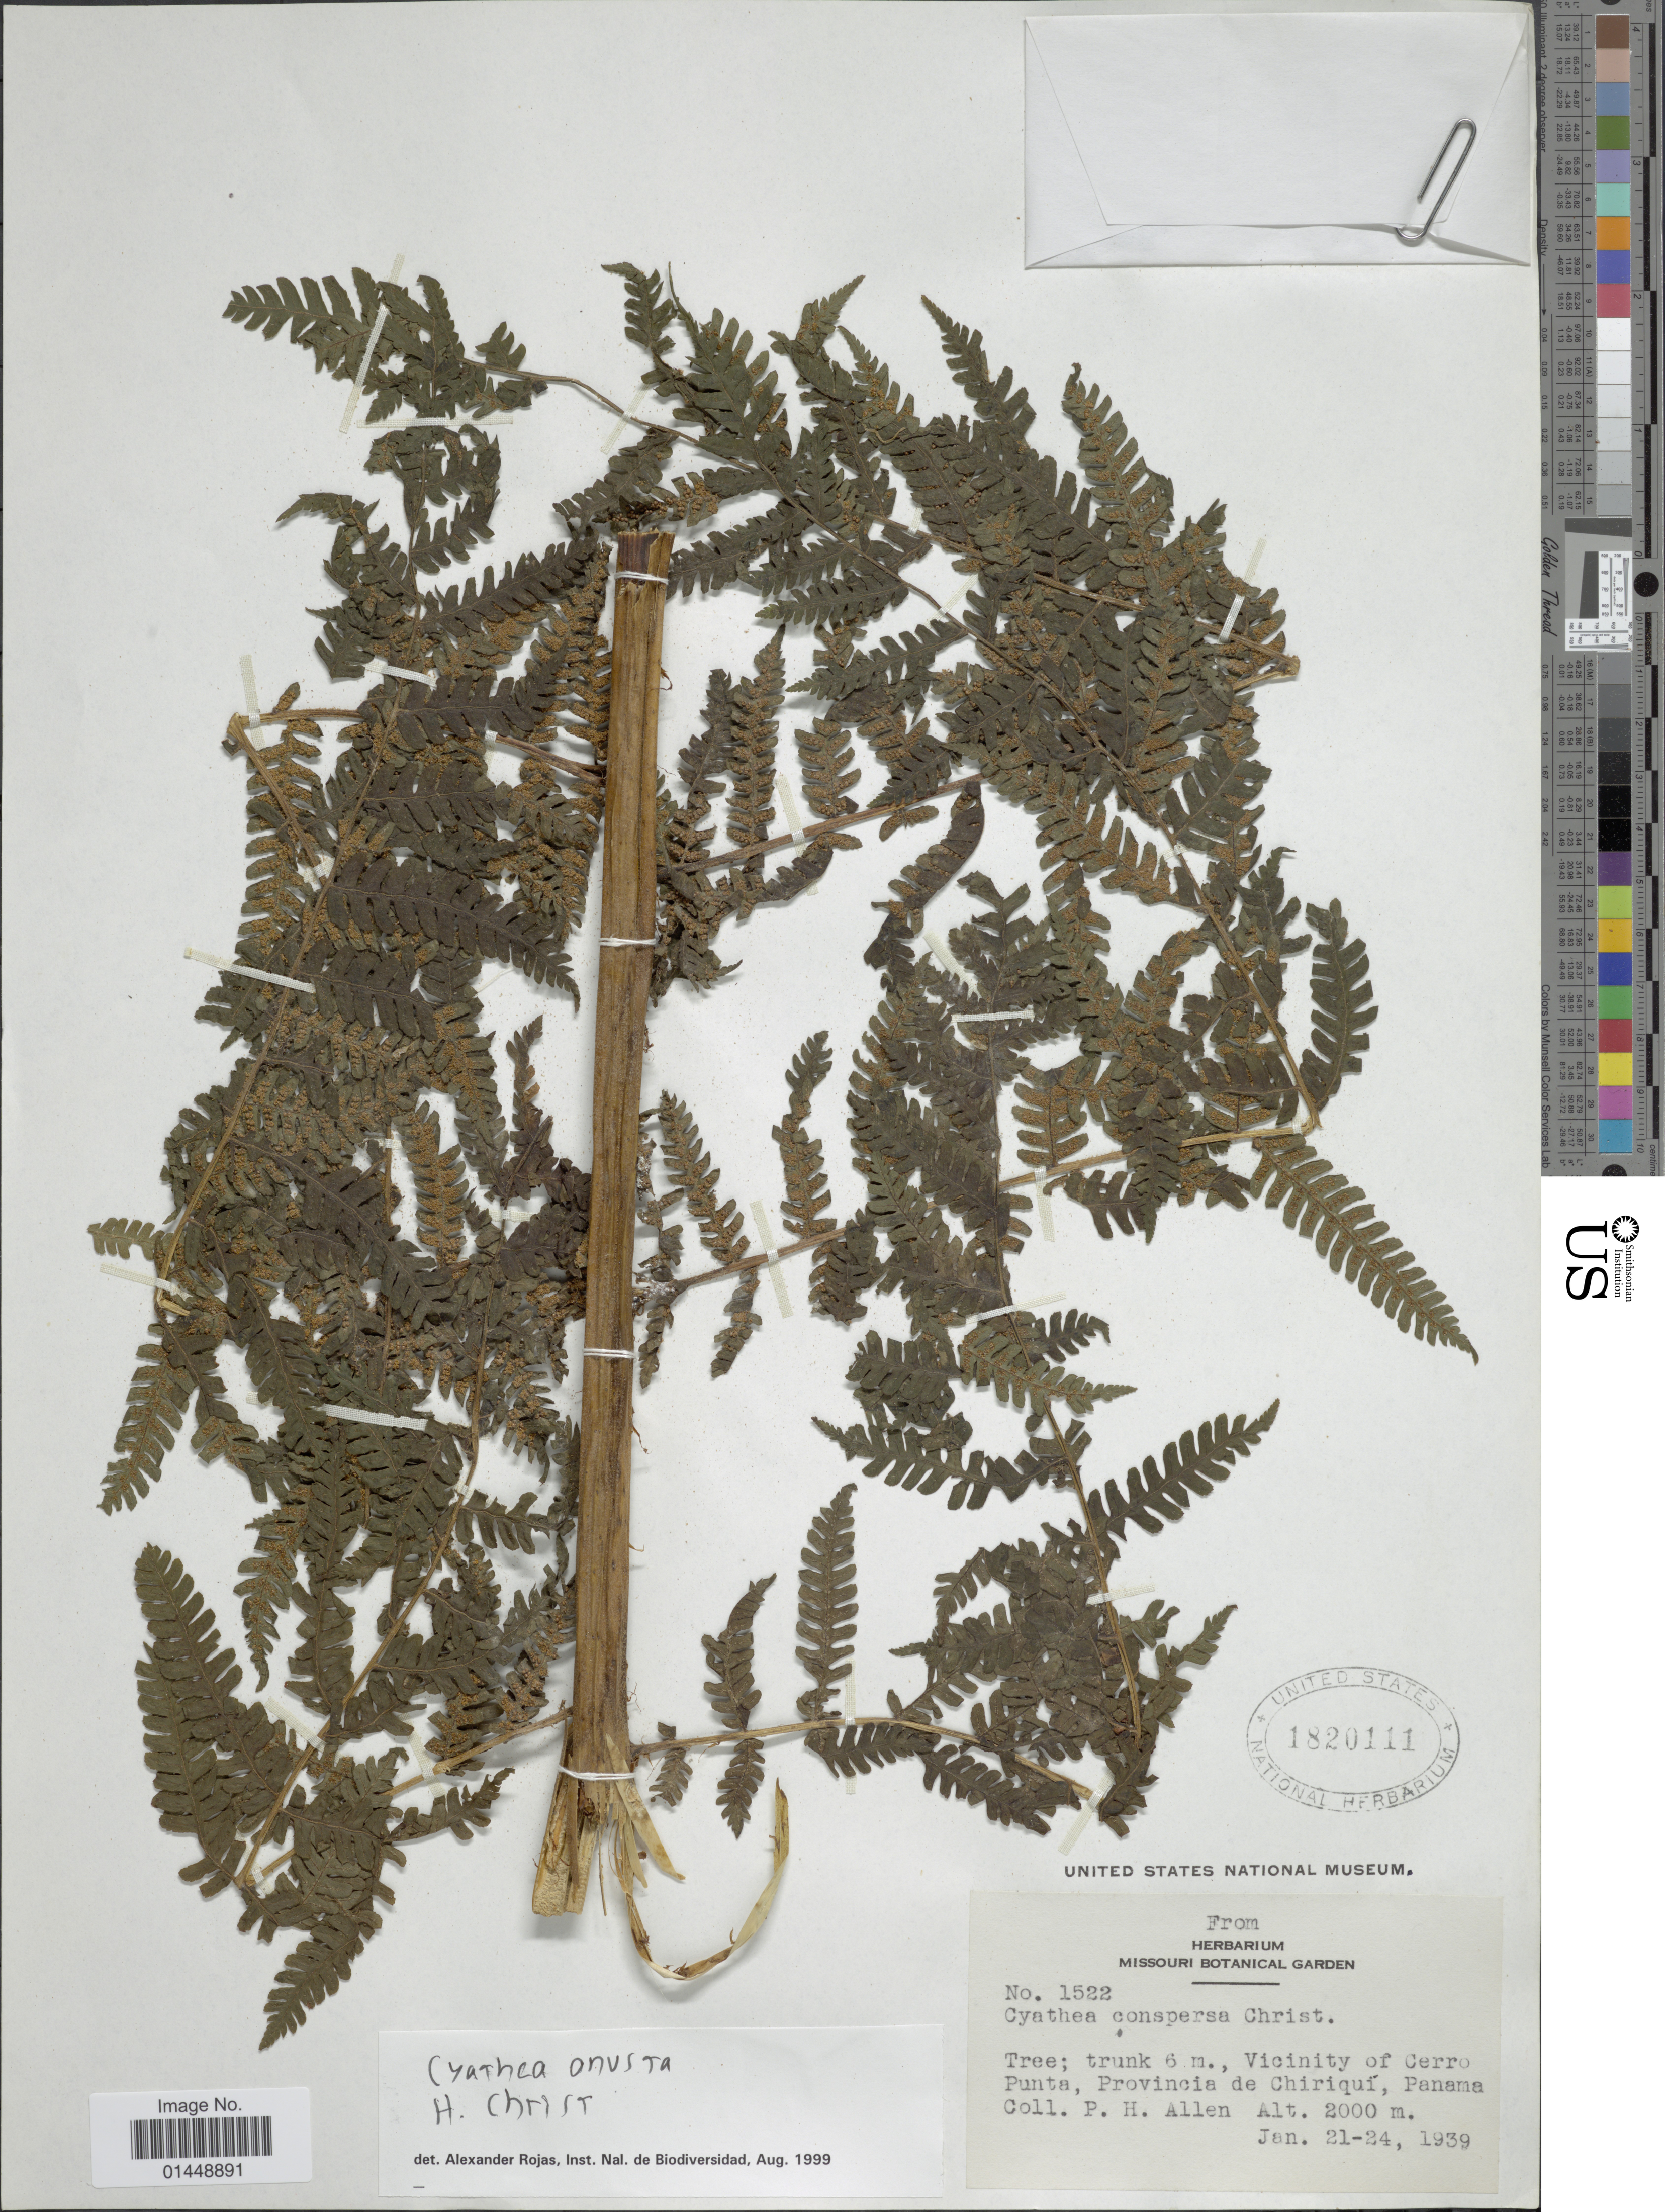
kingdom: Plantae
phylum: Tracheophyta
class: Polypodiopsida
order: Cyatheales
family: Cyatheaceae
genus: Cyathea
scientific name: Cyathea fulva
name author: (M. Martens & Galeotti) Fée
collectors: P. H. Allen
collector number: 1522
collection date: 1939-01-21/1939-01-24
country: Panama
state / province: Chiriqui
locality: Vicinity of Cerro Punta, Provincia de Chiriquí, Panama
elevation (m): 2000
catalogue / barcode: US 1820111